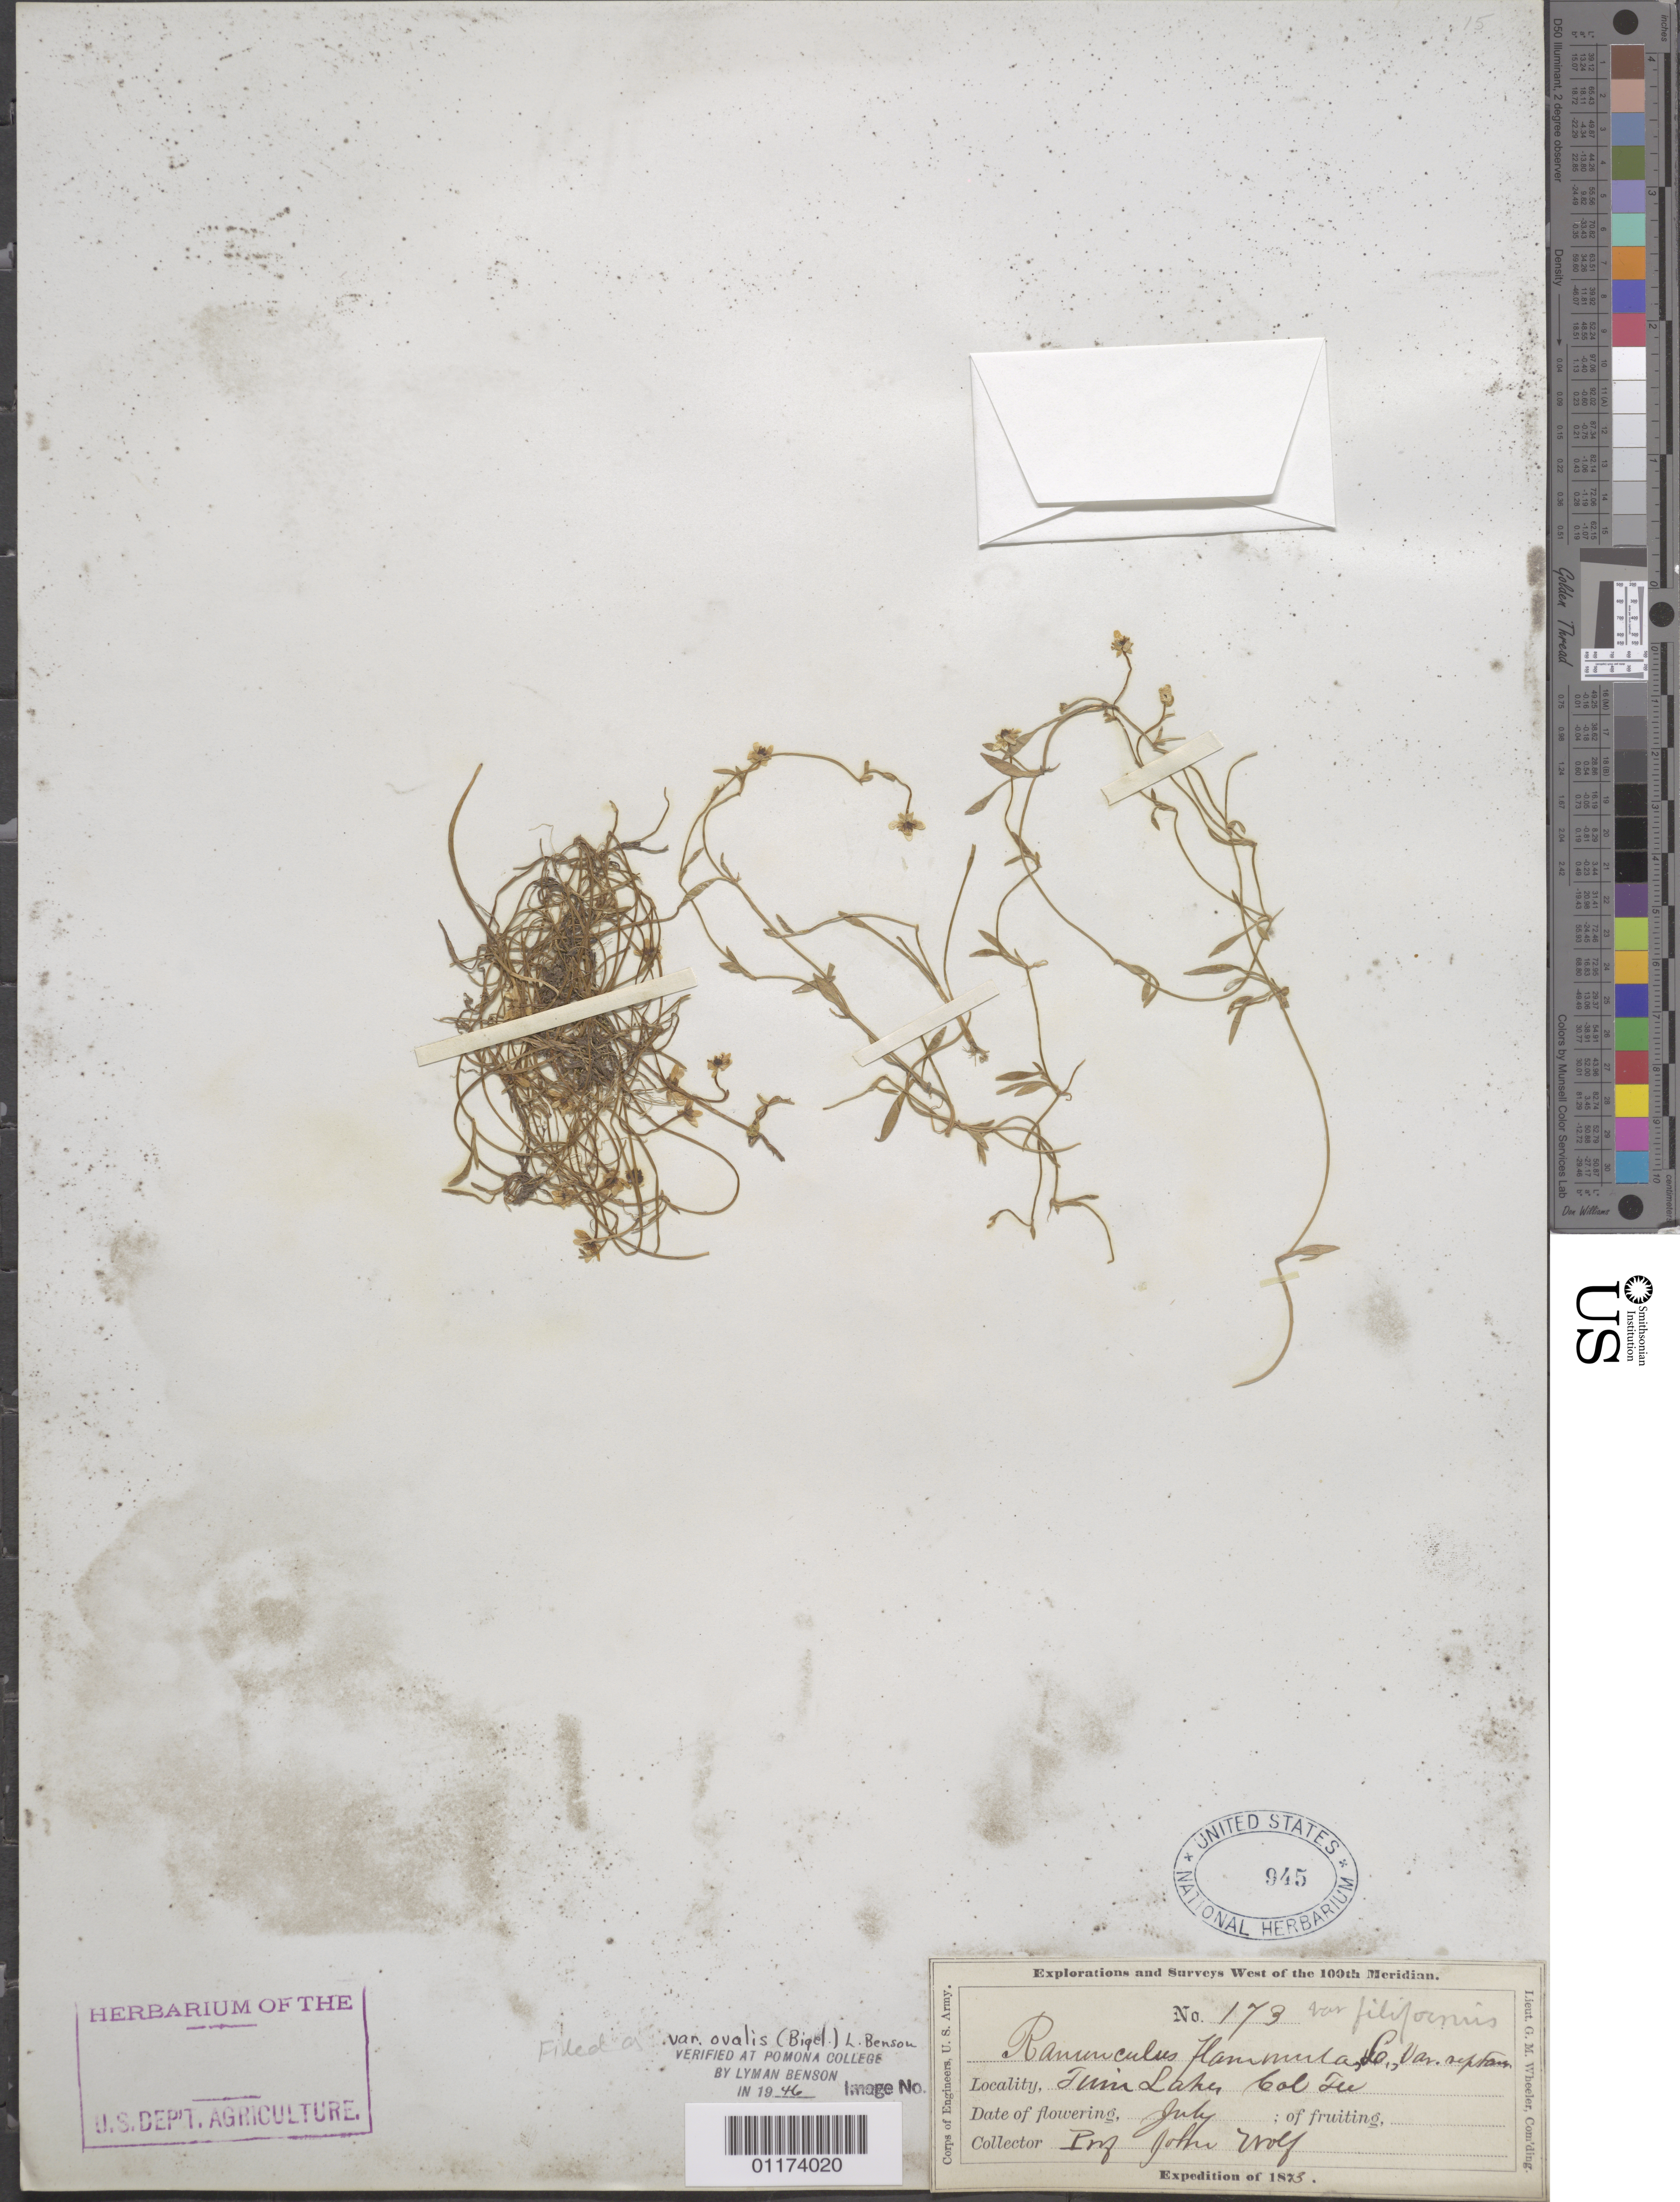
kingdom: Plantae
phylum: Tracheophyta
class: Magnoliopsida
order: Ranunculales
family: Ranunculaceae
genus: Ranunculus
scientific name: Ranunculus flammula var. ovalis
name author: (J.M. Bigelow) L.D. Benson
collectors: J. Wolf & J. T. Rothrock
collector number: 173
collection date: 1873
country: United States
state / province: Colorado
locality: Twin Lake.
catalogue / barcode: US 945